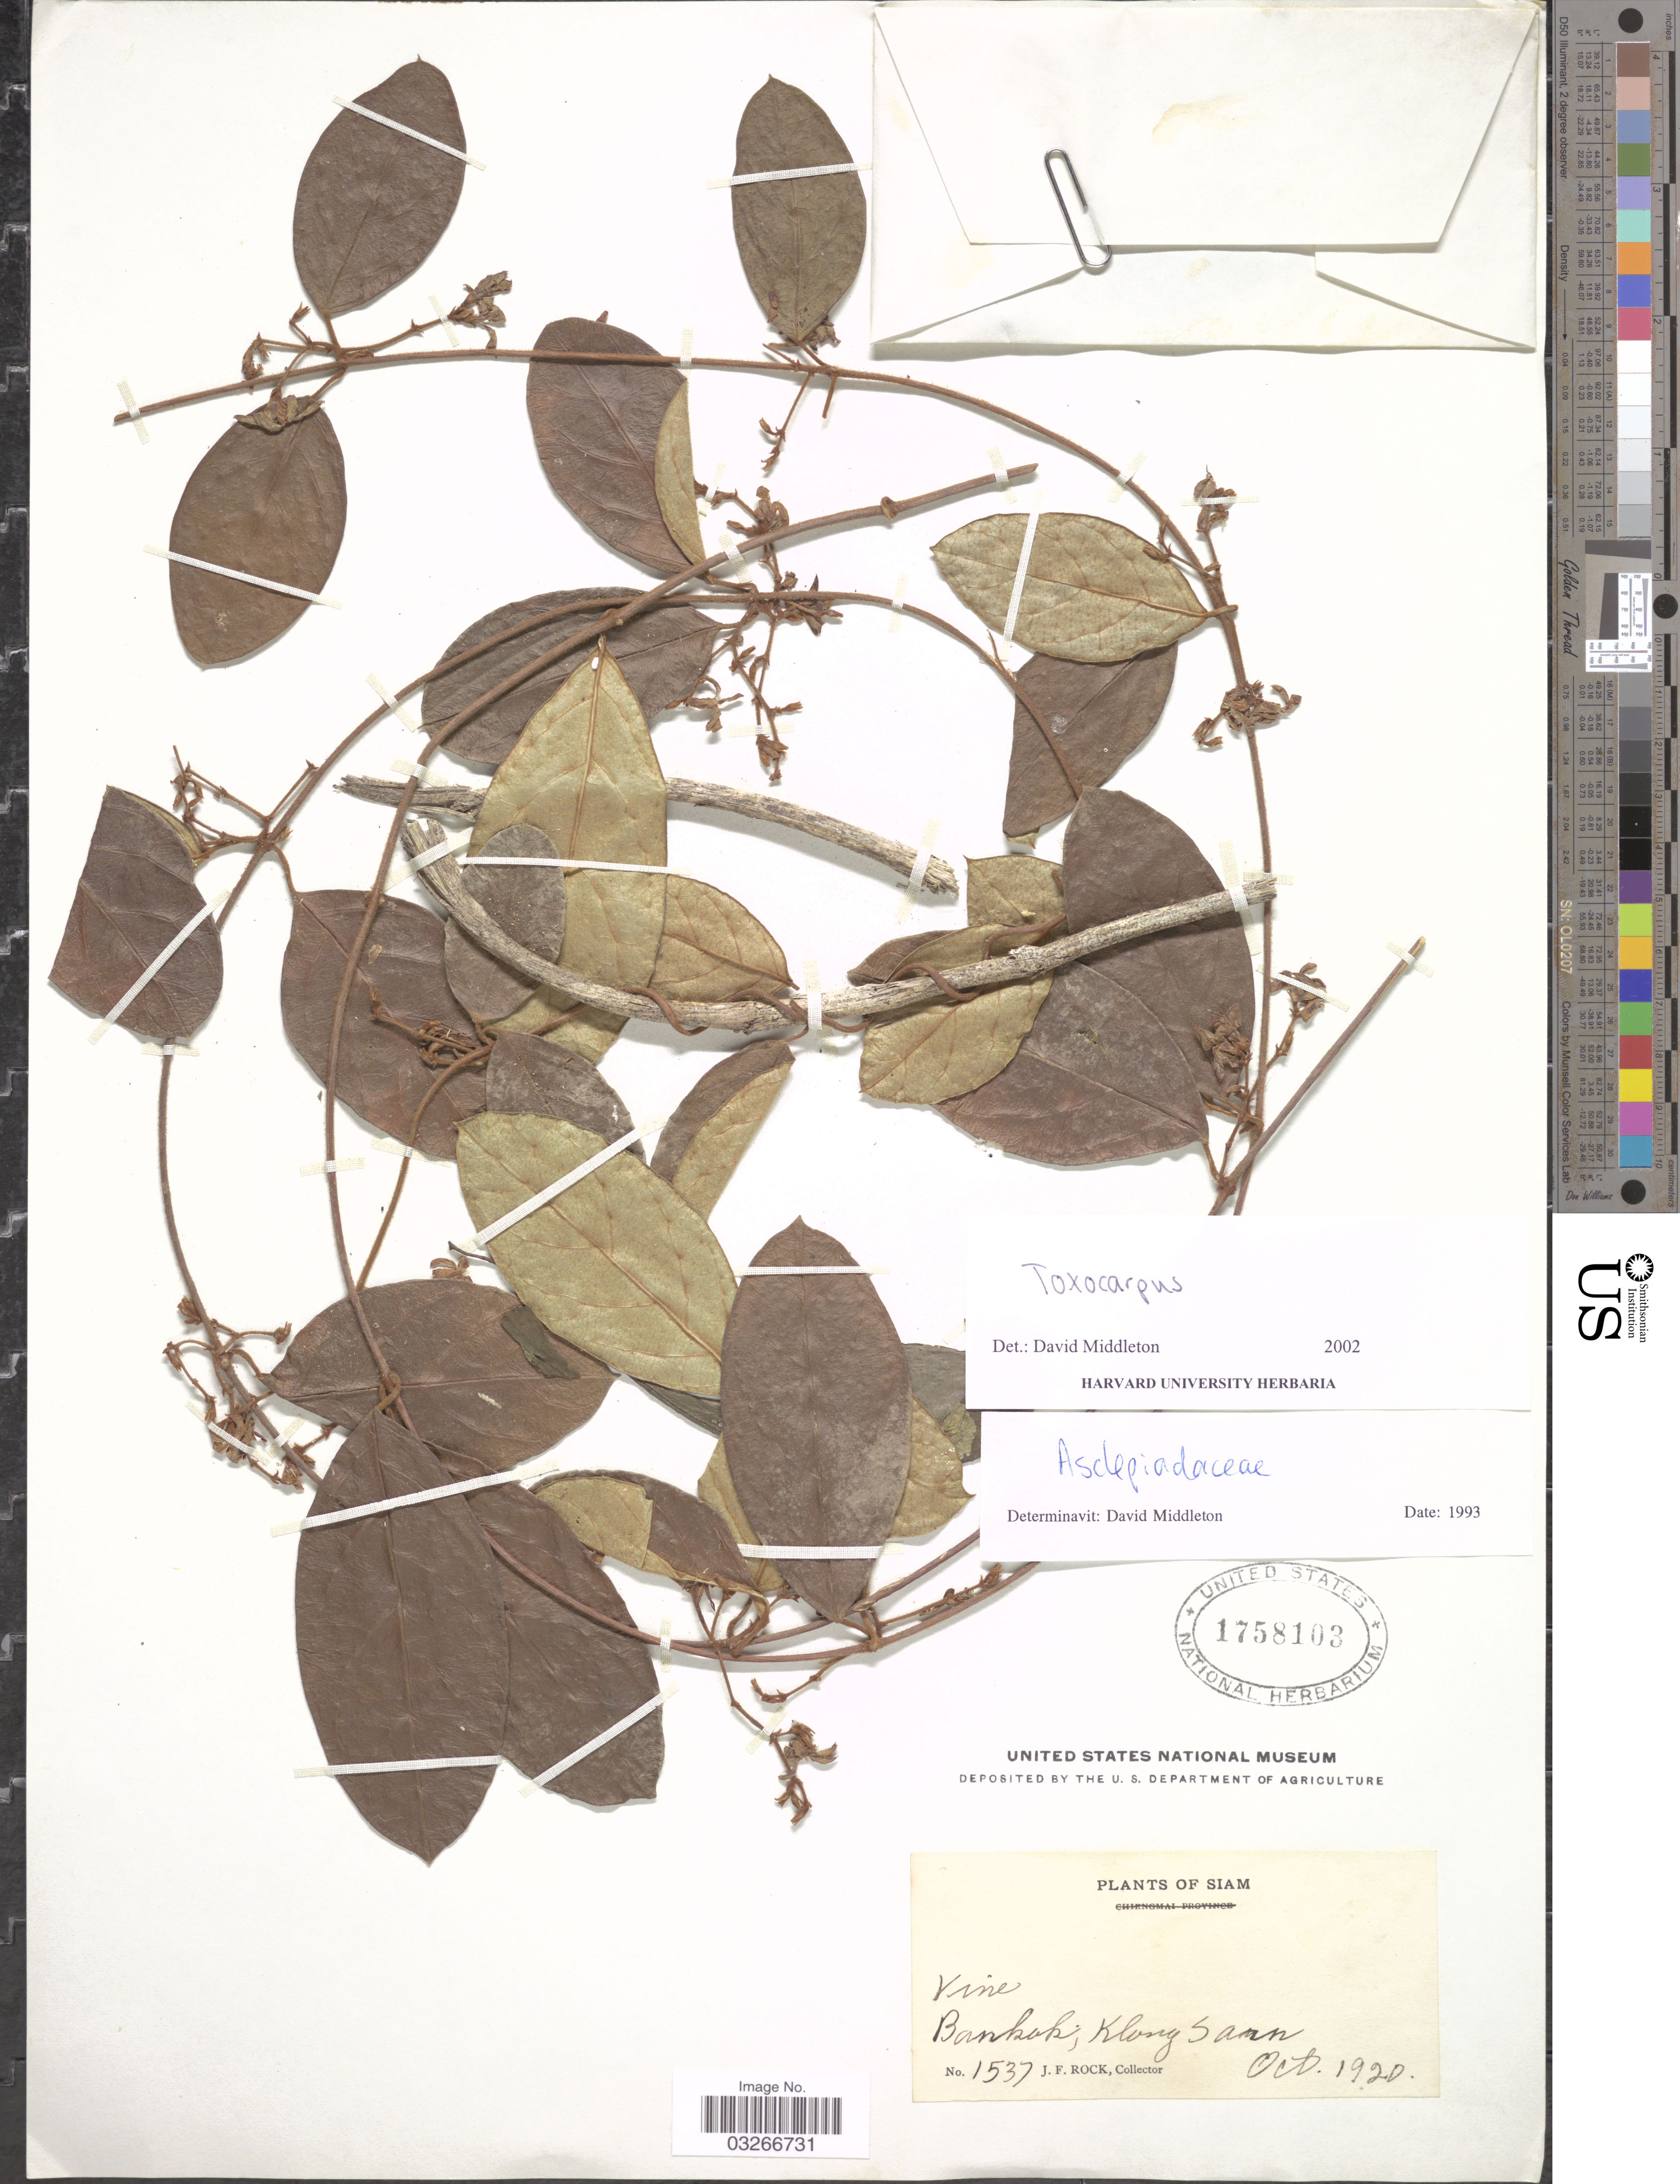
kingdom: Plantae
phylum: Tracheophyta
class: Magnoliopsida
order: Gentianales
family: Apocynaceae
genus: Toxocarpus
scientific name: Toxocarpus sp.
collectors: J. Rock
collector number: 1537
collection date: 1920-10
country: Thailand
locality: Siam, Bankok; Klong Sarn.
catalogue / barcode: US 1758103